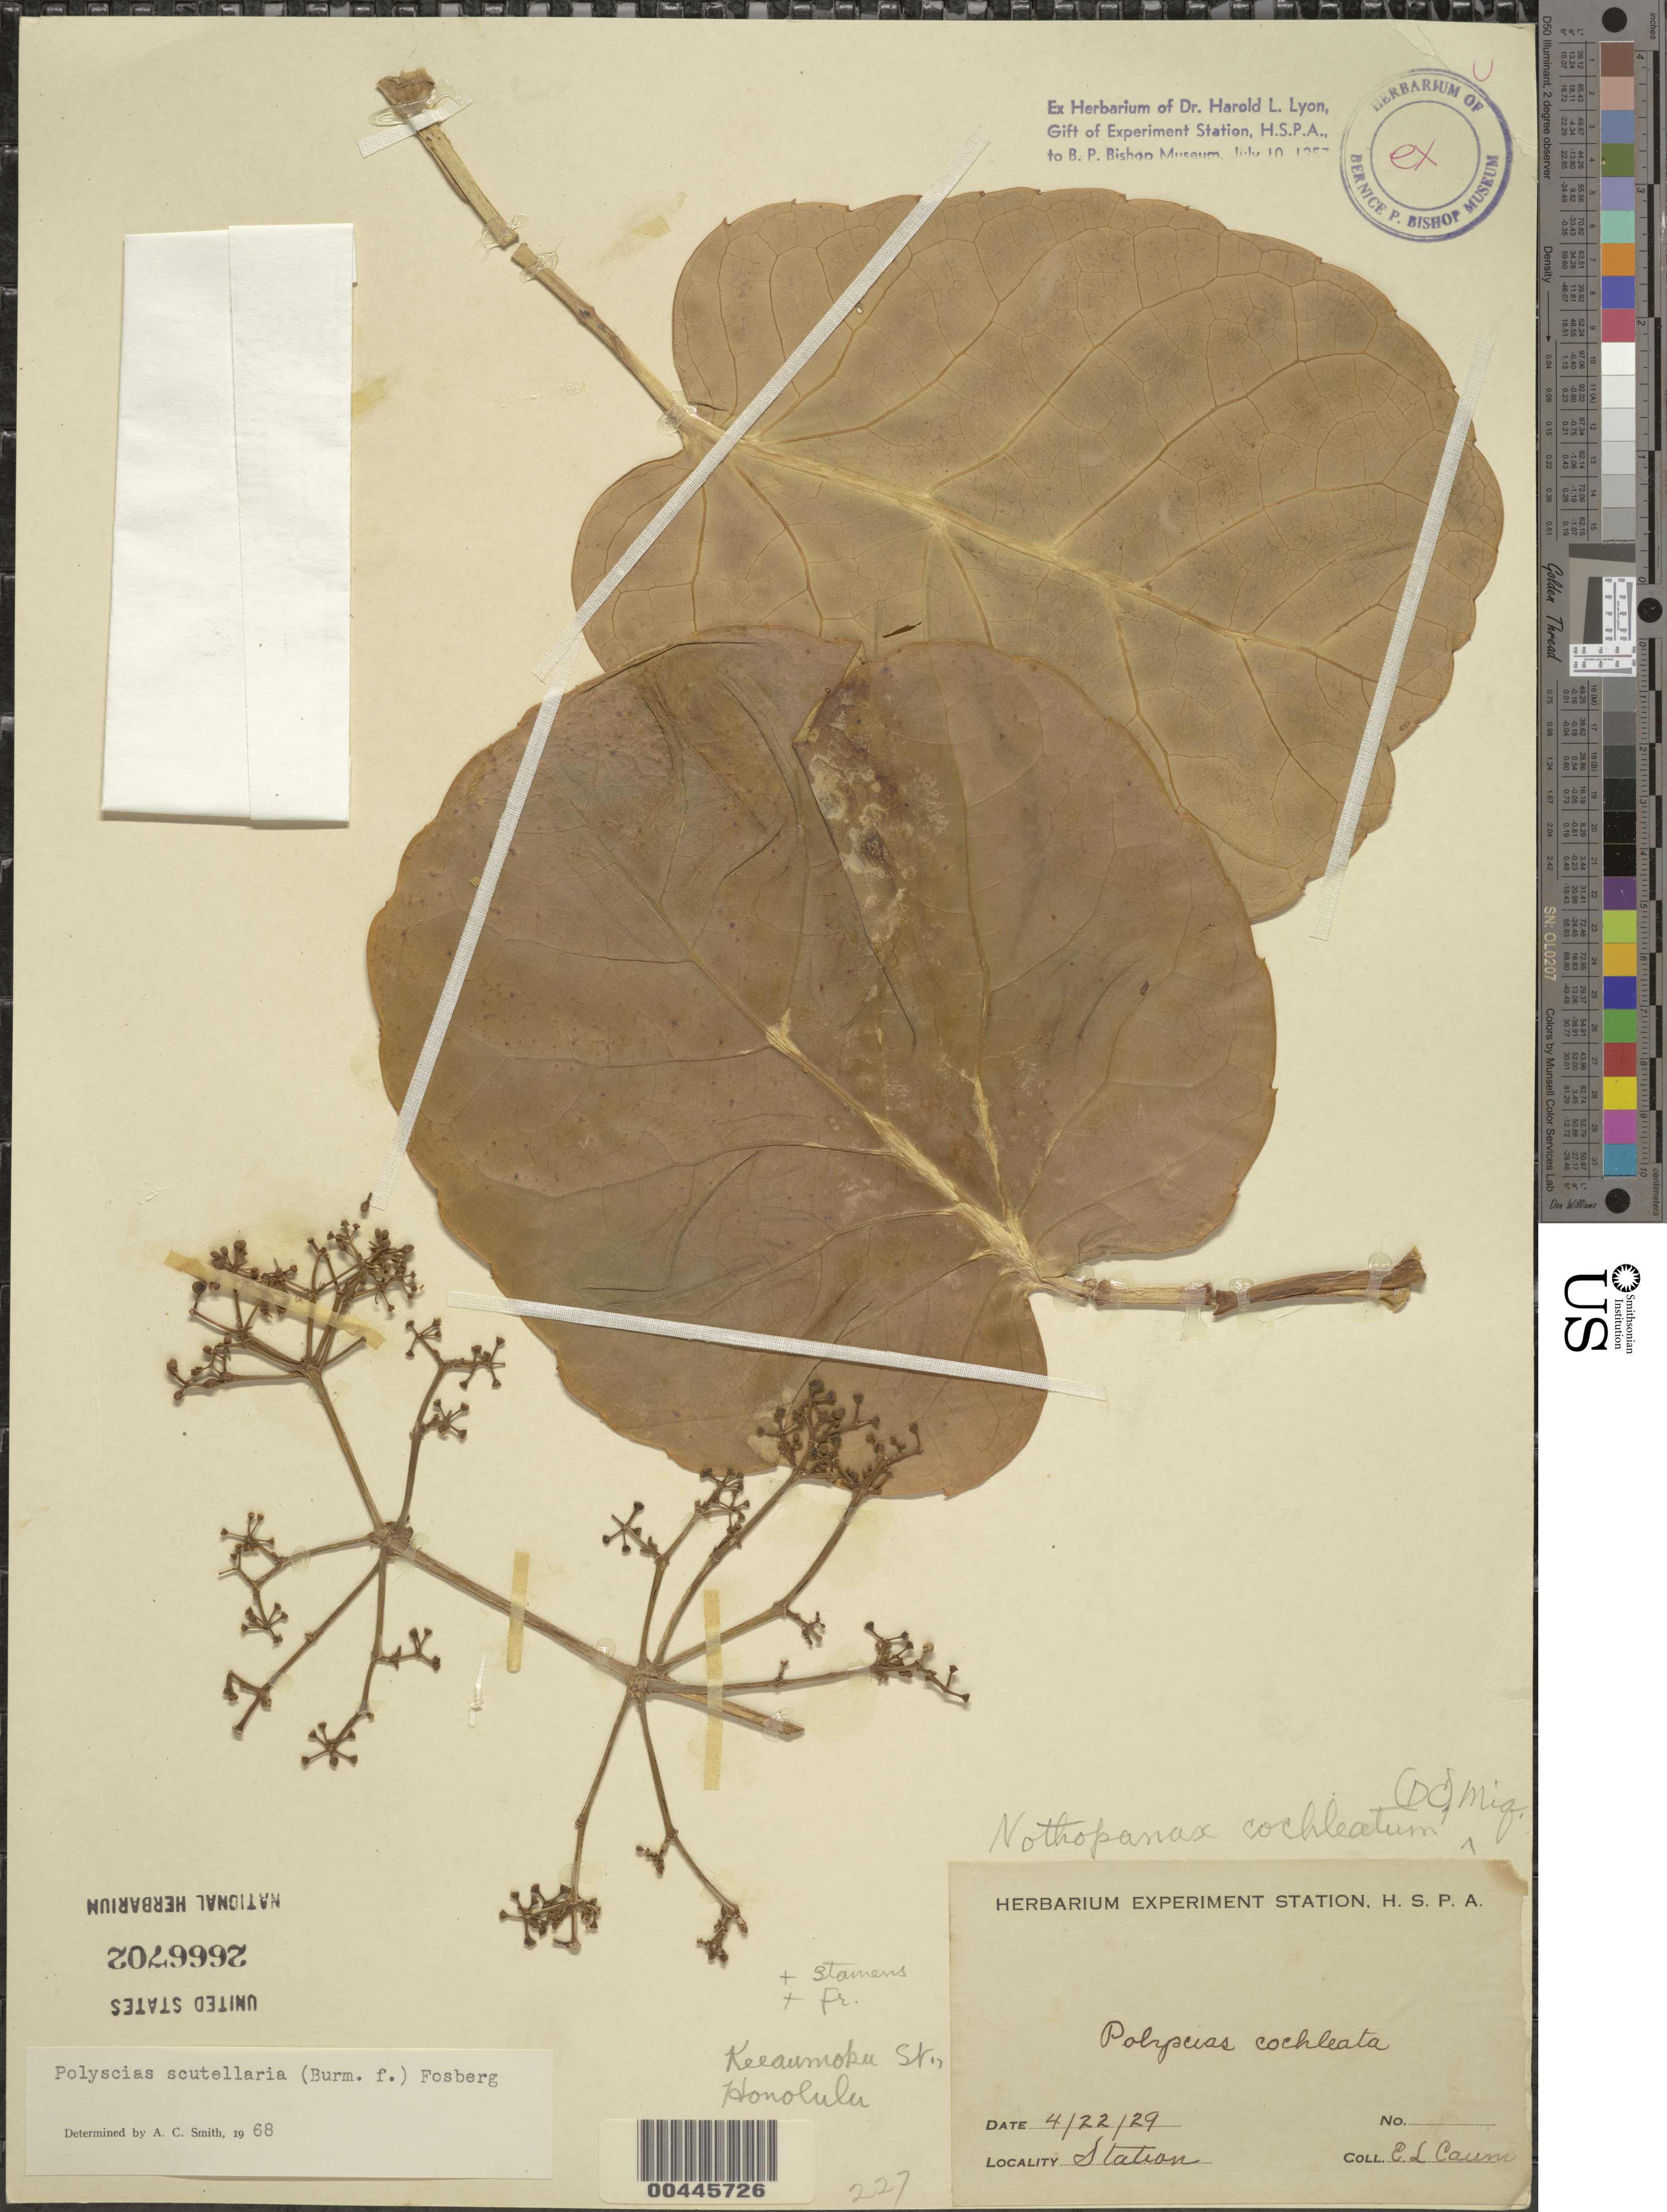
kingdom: Plantae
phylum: Tracheophyta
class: Magnoliopsida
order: Apiales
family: Araliaceae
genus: Polyscias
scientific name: Polyscias scutellaria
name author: (Burm. f.) Fosberg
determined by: Smith, A. C.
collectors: E. L. Caum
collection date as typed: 22 Apr 1929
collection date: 1929-04-22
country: United States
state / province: Hawaii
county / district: Honolulu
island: Oahu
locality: Keeaumoku St., Honolulu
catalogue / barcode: US 2666702